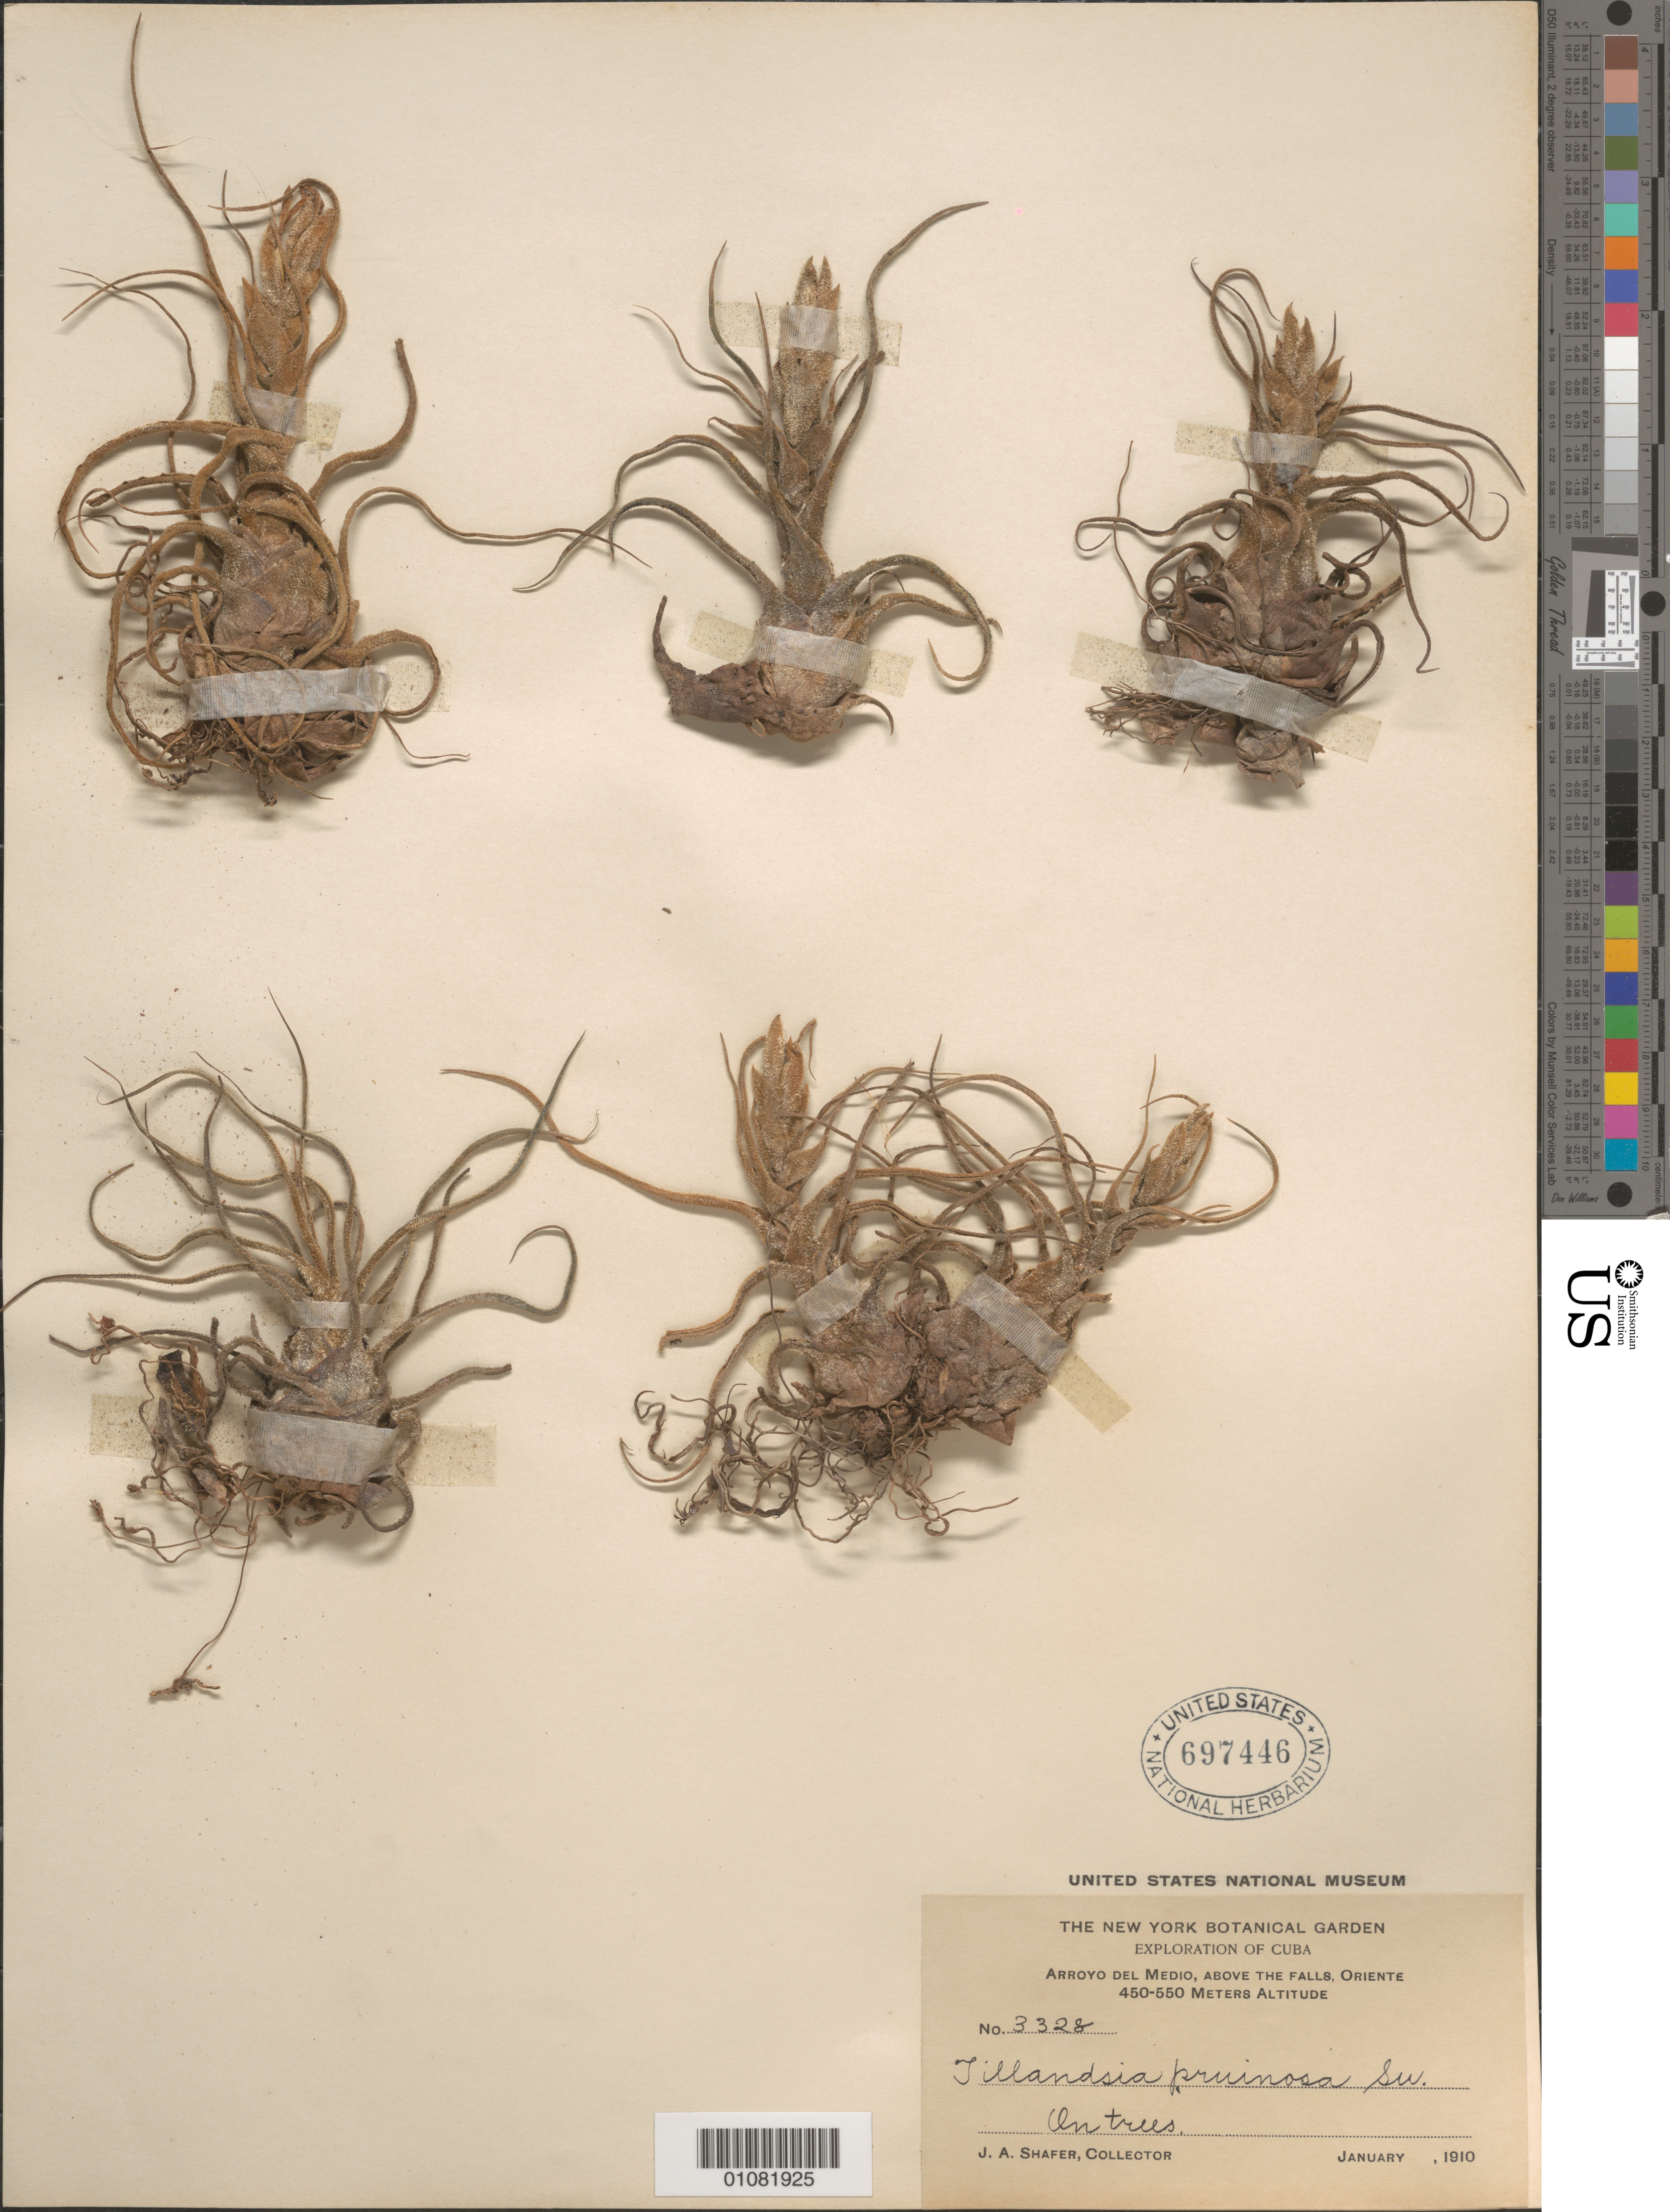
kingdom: Plantae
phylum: Tracheophyta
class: Liliopsida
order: Poales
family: Bromeliaceae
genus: Tillandsia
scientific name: Tillandsia pruinosa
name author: Sw.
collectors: J. A. Shafer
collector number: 3328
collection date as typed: Jan 1910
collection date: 1910-01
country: Cuba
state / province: Holguín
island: Cuba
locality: Arroyo del Medio, above the falls, Oriente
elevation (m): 450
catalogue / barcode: US 697446